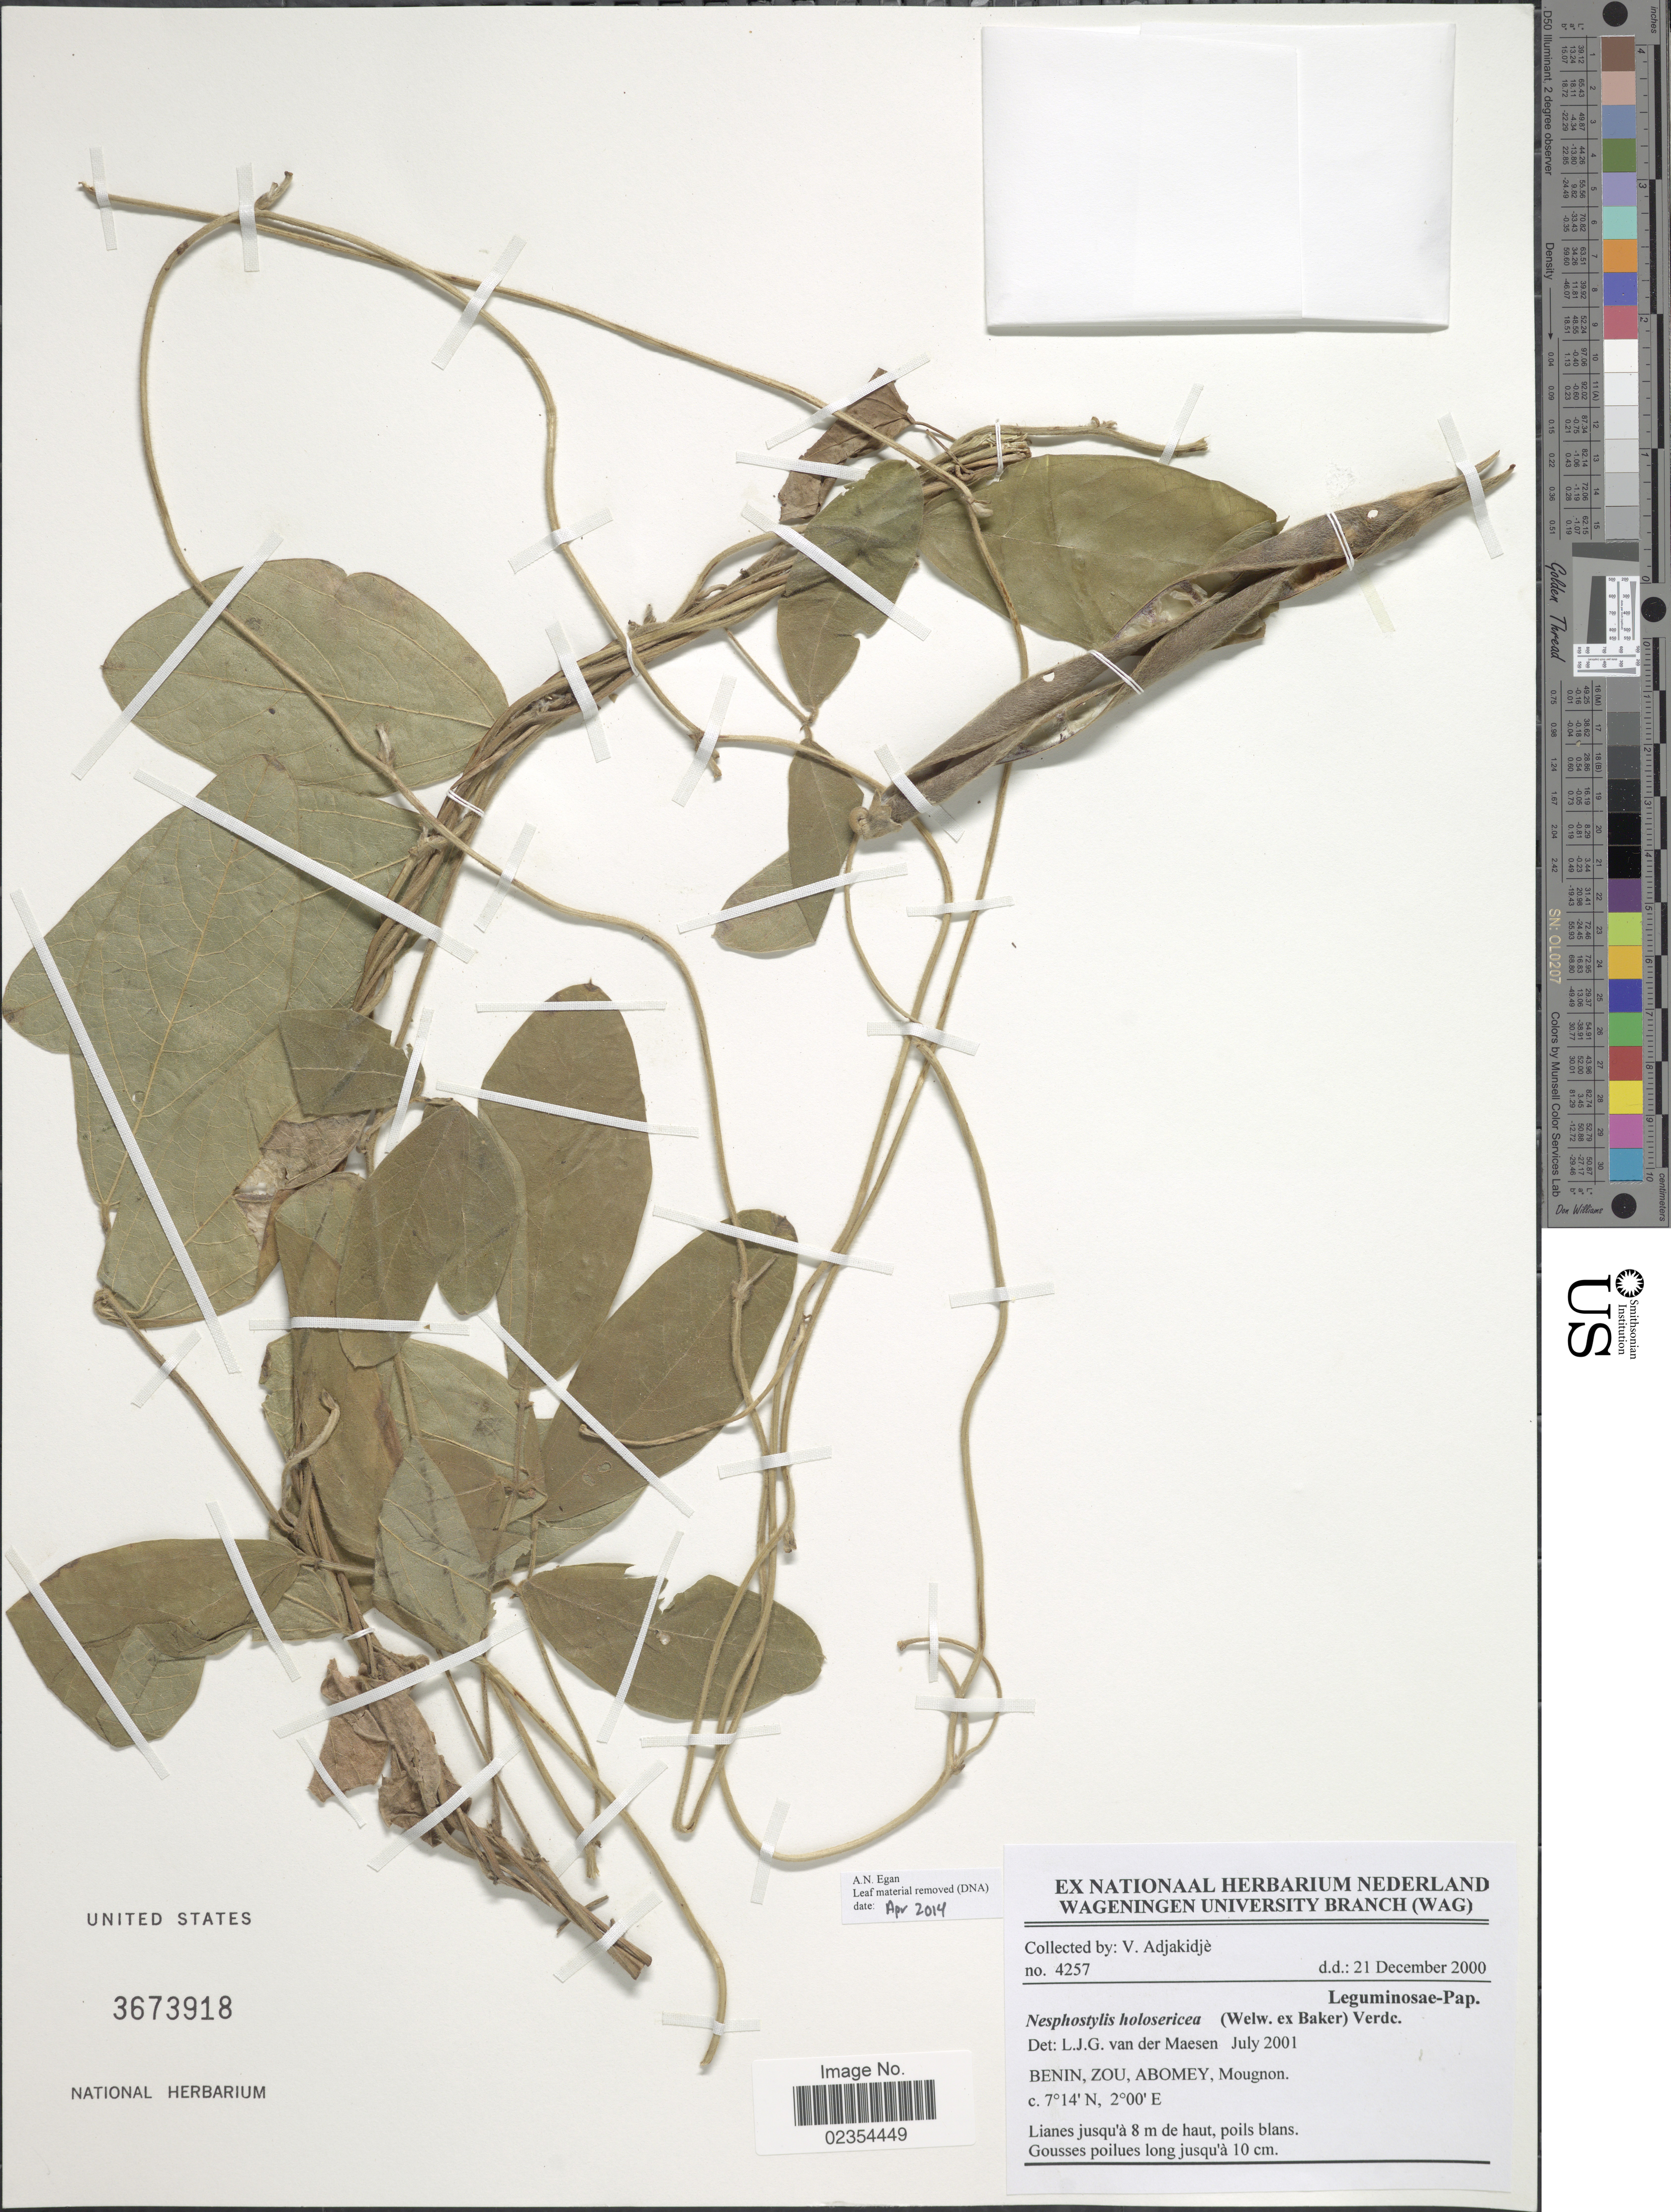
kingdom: Plantae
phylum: Tracheophyta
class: Magnoliopsida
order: Fabales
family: Fabaceae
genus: Nesphostylis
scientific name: Nesphostylis holosericea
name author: (Baker) Verdc.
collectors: V. Adjakidjè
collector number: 4257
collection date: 2000-12-21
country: Benin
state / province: Zou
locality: Abomey, Mougnon.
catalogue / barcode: US 3673918